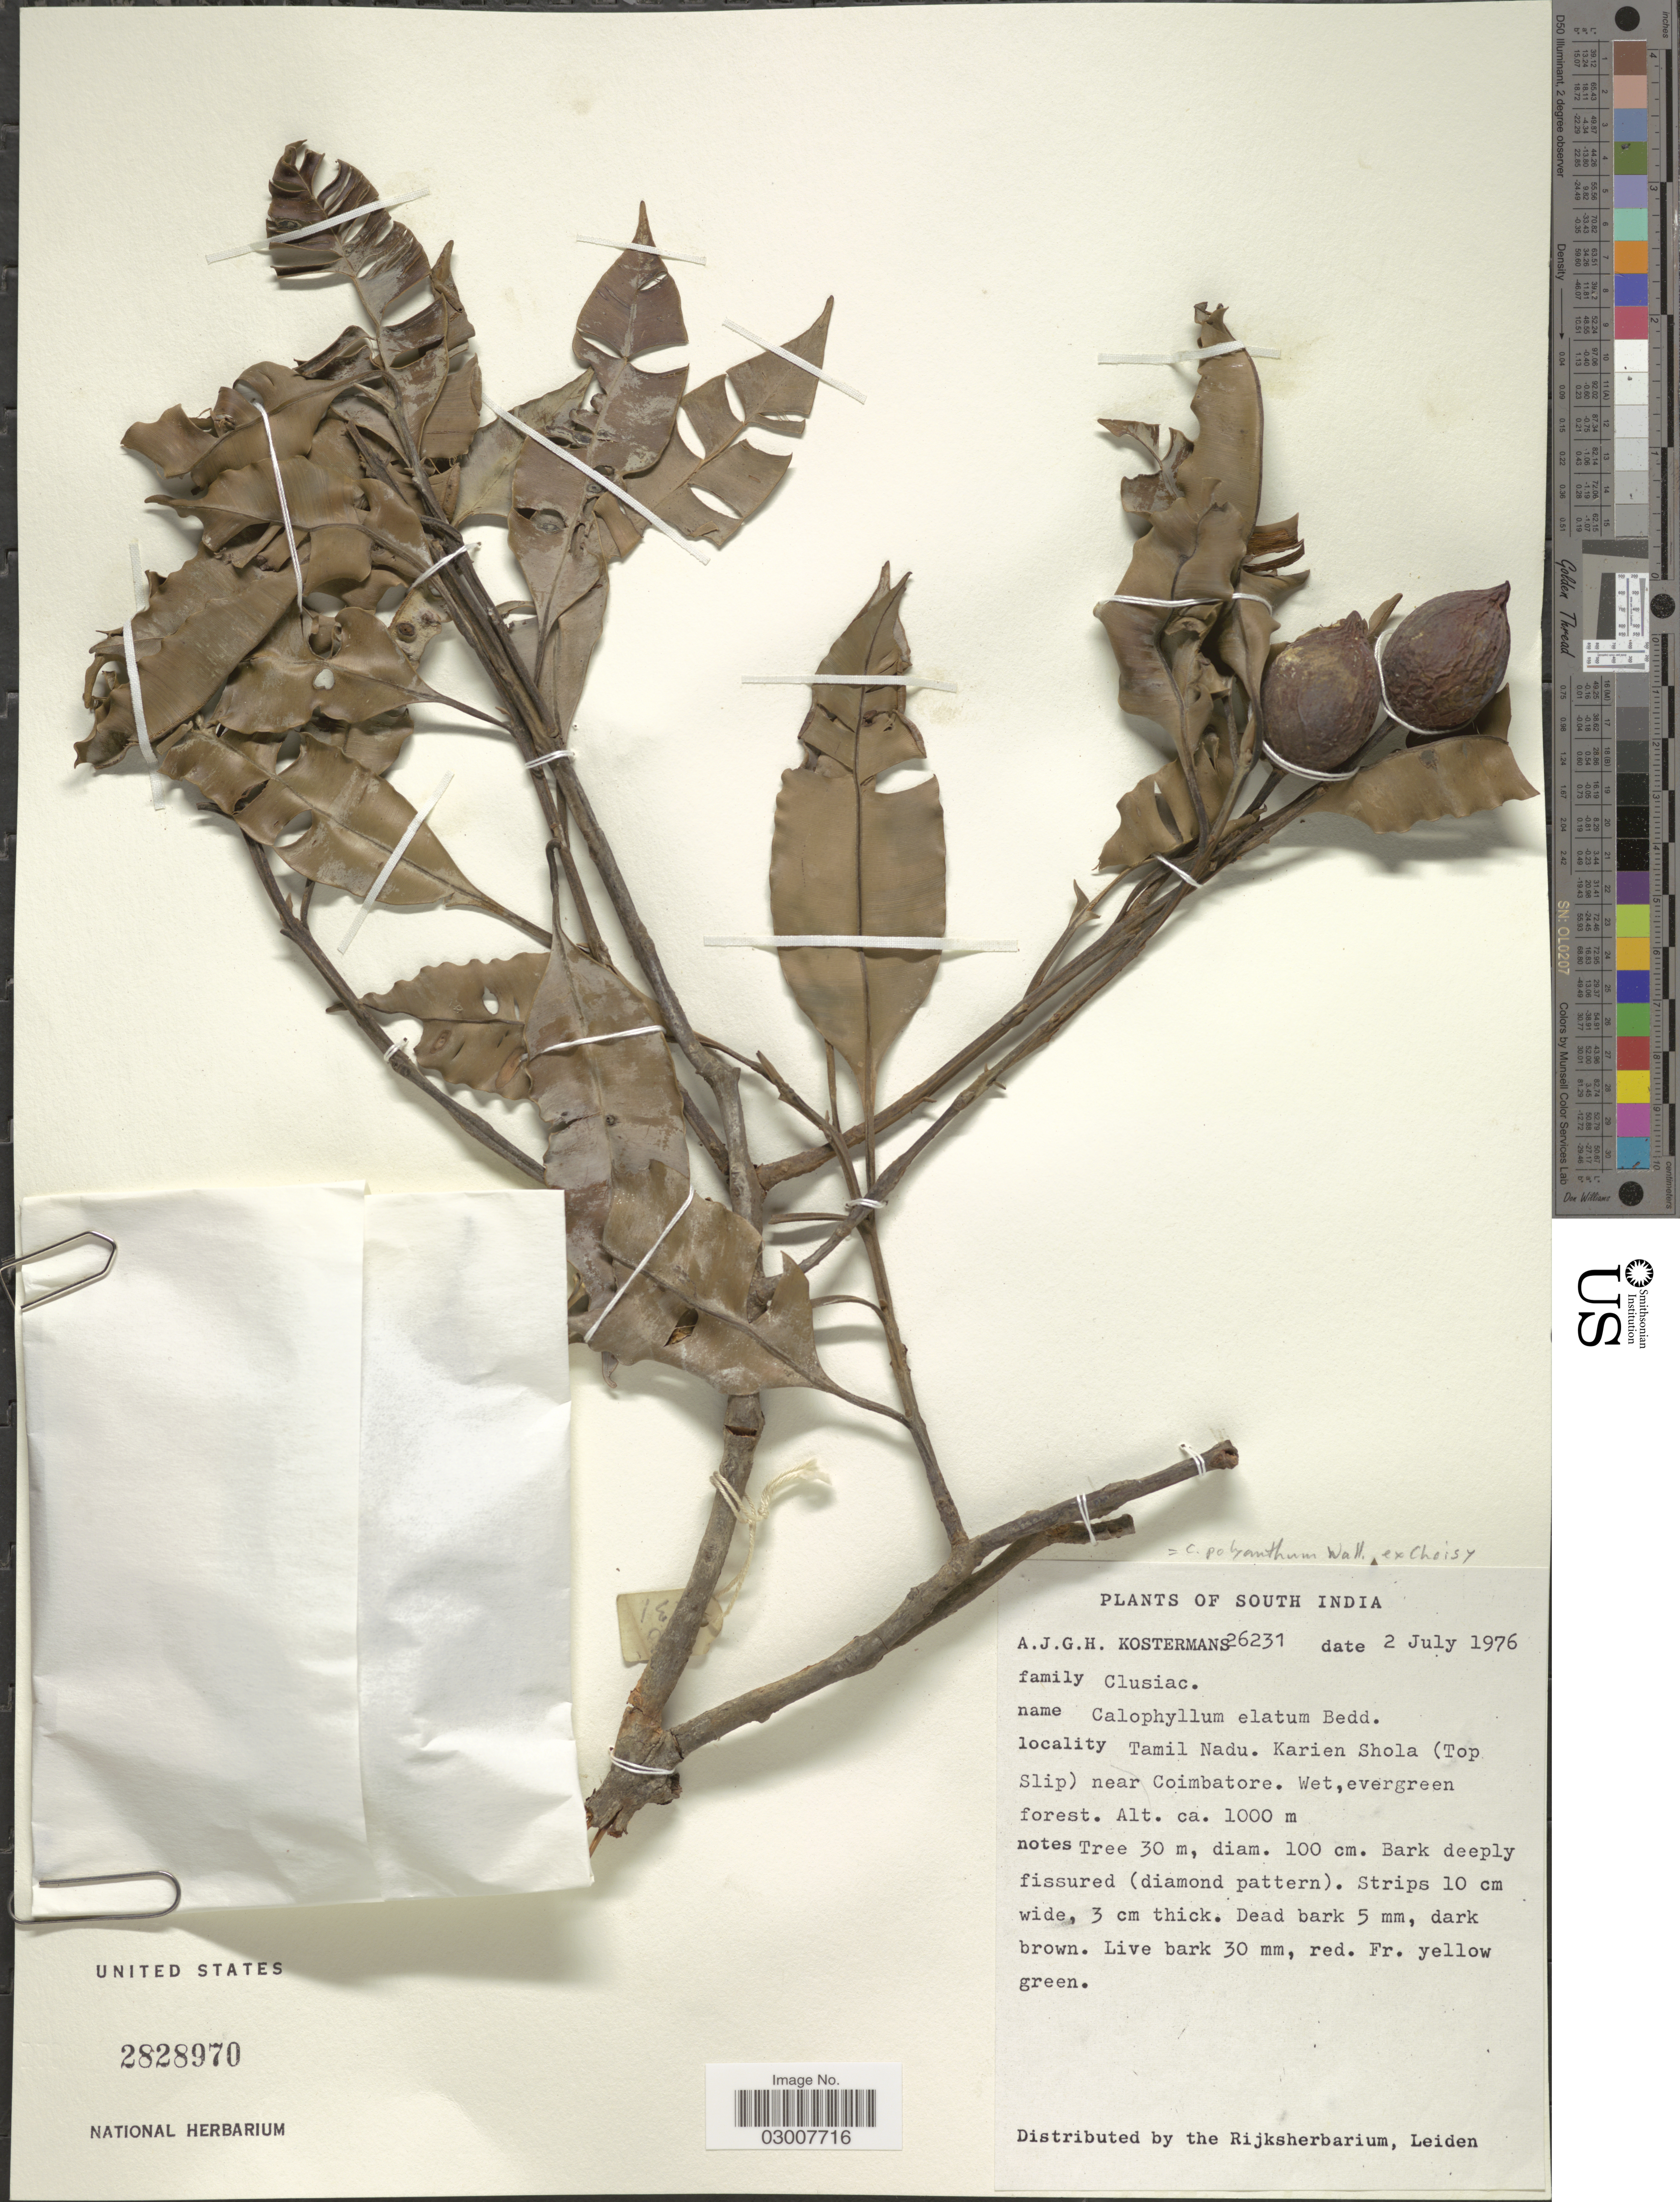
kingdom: Plantae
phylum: Tracheophyta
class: Magnoliopsida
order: Malpighiales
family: Calophyllaceae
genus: Calophyllum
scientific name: Calophyllum polyanthum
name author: Wall. ex Choisy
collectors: A. J. G. Kostermans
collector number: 26231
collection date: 1976-07-02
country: India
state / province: Tamil Nadu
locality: Karien Shola (Top Slip) near Coimbatore. South India.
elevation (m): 1000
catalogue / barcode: US 2828970